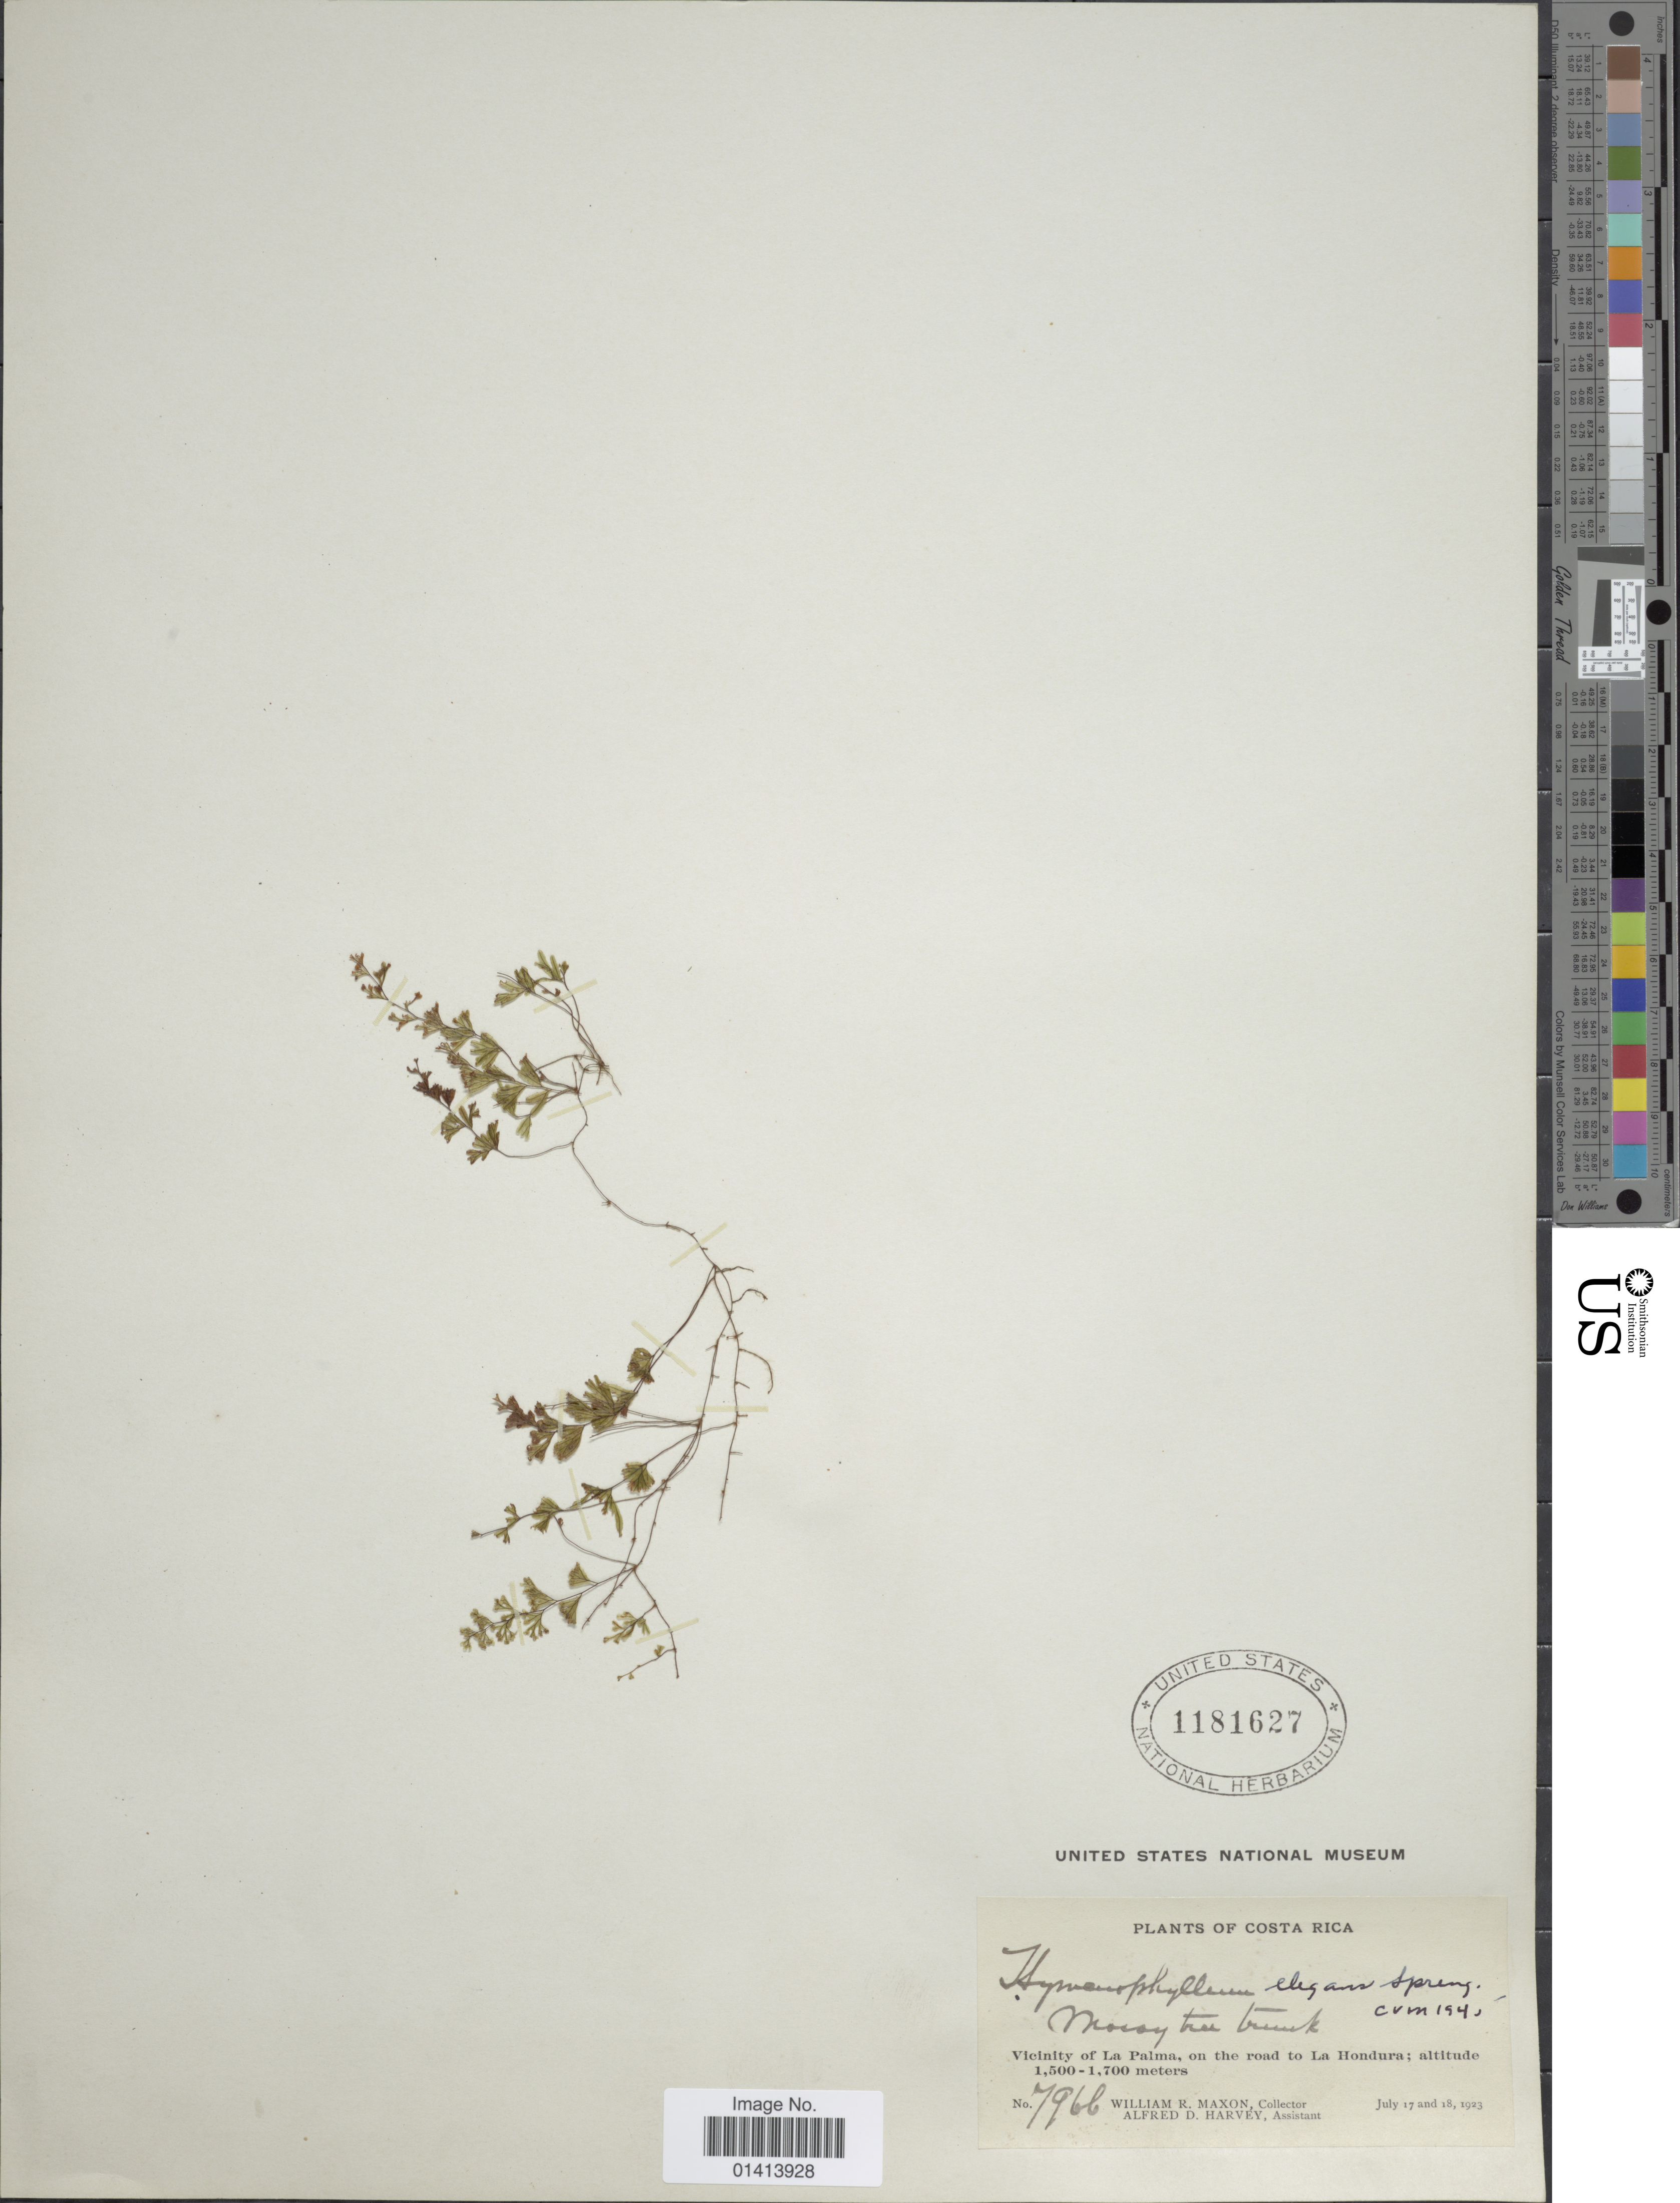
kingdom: Plantae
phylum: Tracheophyta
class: Polypodiopsida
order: Hymenophyllales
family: Hymenophyllaceae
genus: Hymenophyllum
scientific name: Hymenophyllum elegans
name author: Spreng.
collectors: W. R. Maxon & A. D. Harvey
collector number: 796b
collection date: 1923-07-17/1923-07-18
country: Costa Rica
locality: Vicinity of La Palma, on the road to la Hondura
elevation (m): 1500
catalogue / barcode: US 1181627